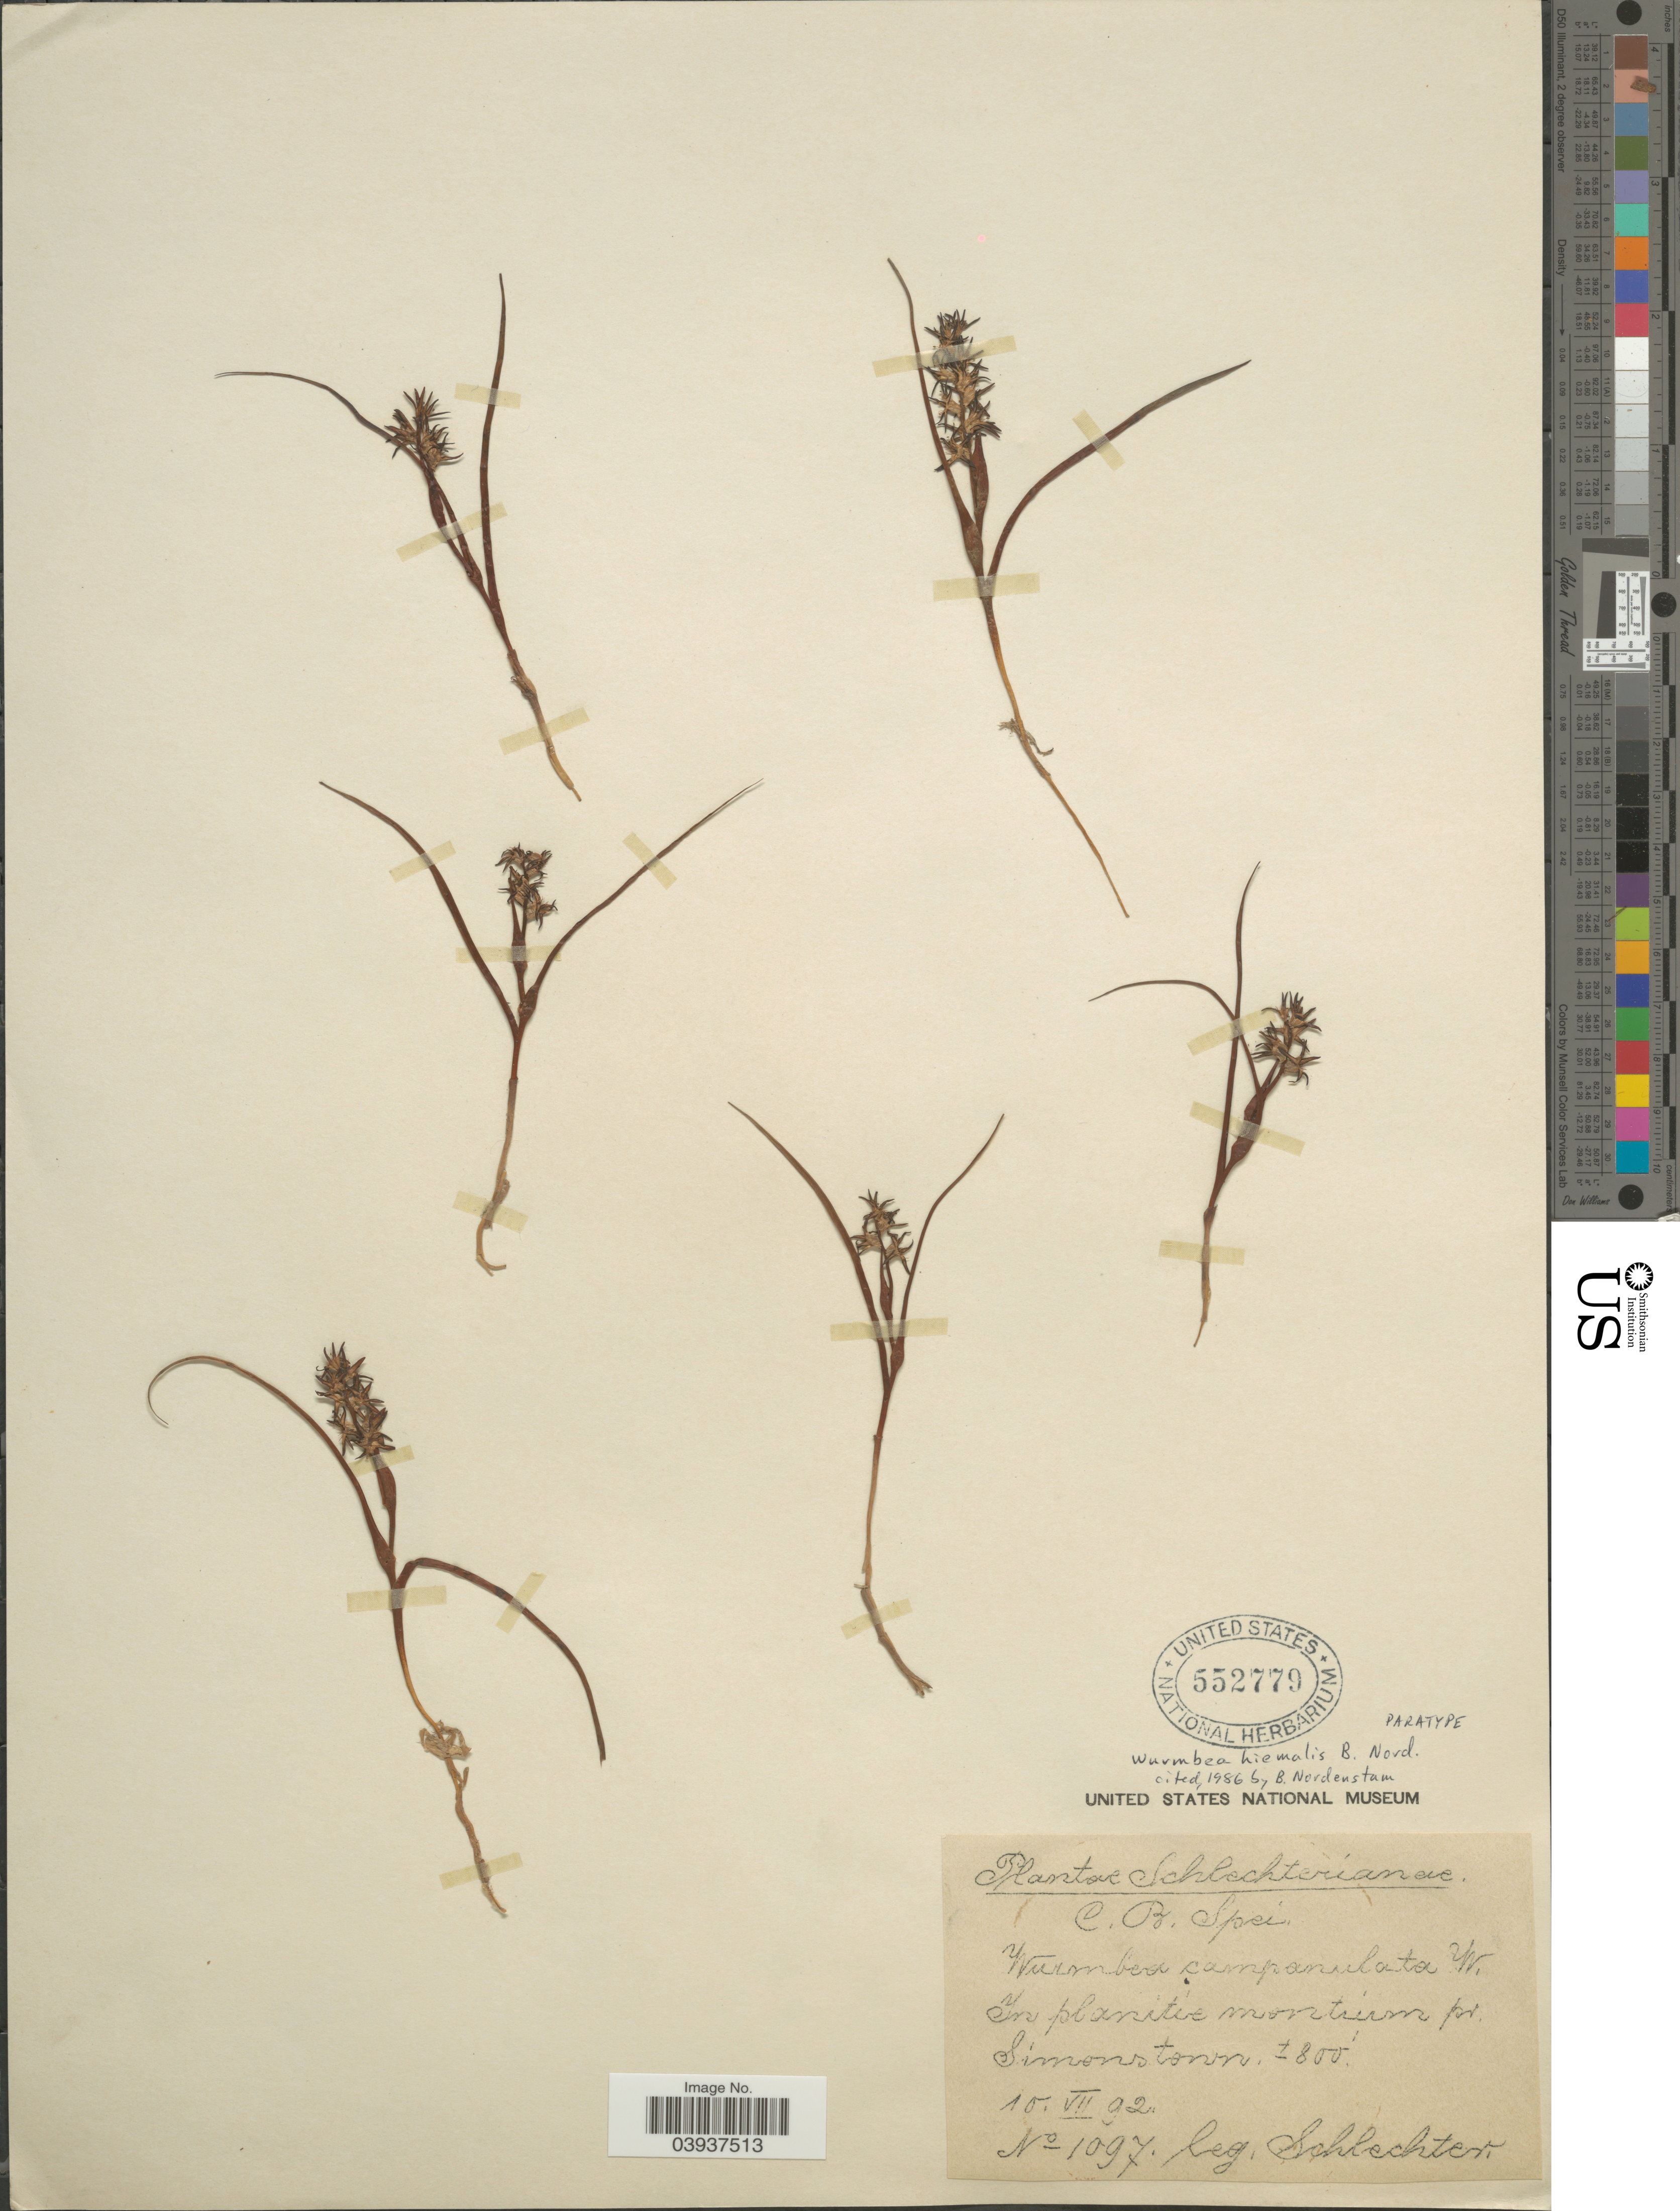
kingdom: Plantae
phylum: Tracheophyta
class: Liliopsida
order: Liliales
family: Colchicaceae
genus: Wurmbea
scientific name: Wurmbea hiemalis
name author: B. Nord.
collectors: Schlechter, --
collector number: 1097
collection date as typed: Transcribed d/m/y: 10/7/92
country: South Africa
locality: C.B.Spei. In planitie montium pr. Simonstown.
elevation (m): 244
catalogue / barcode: US 552779